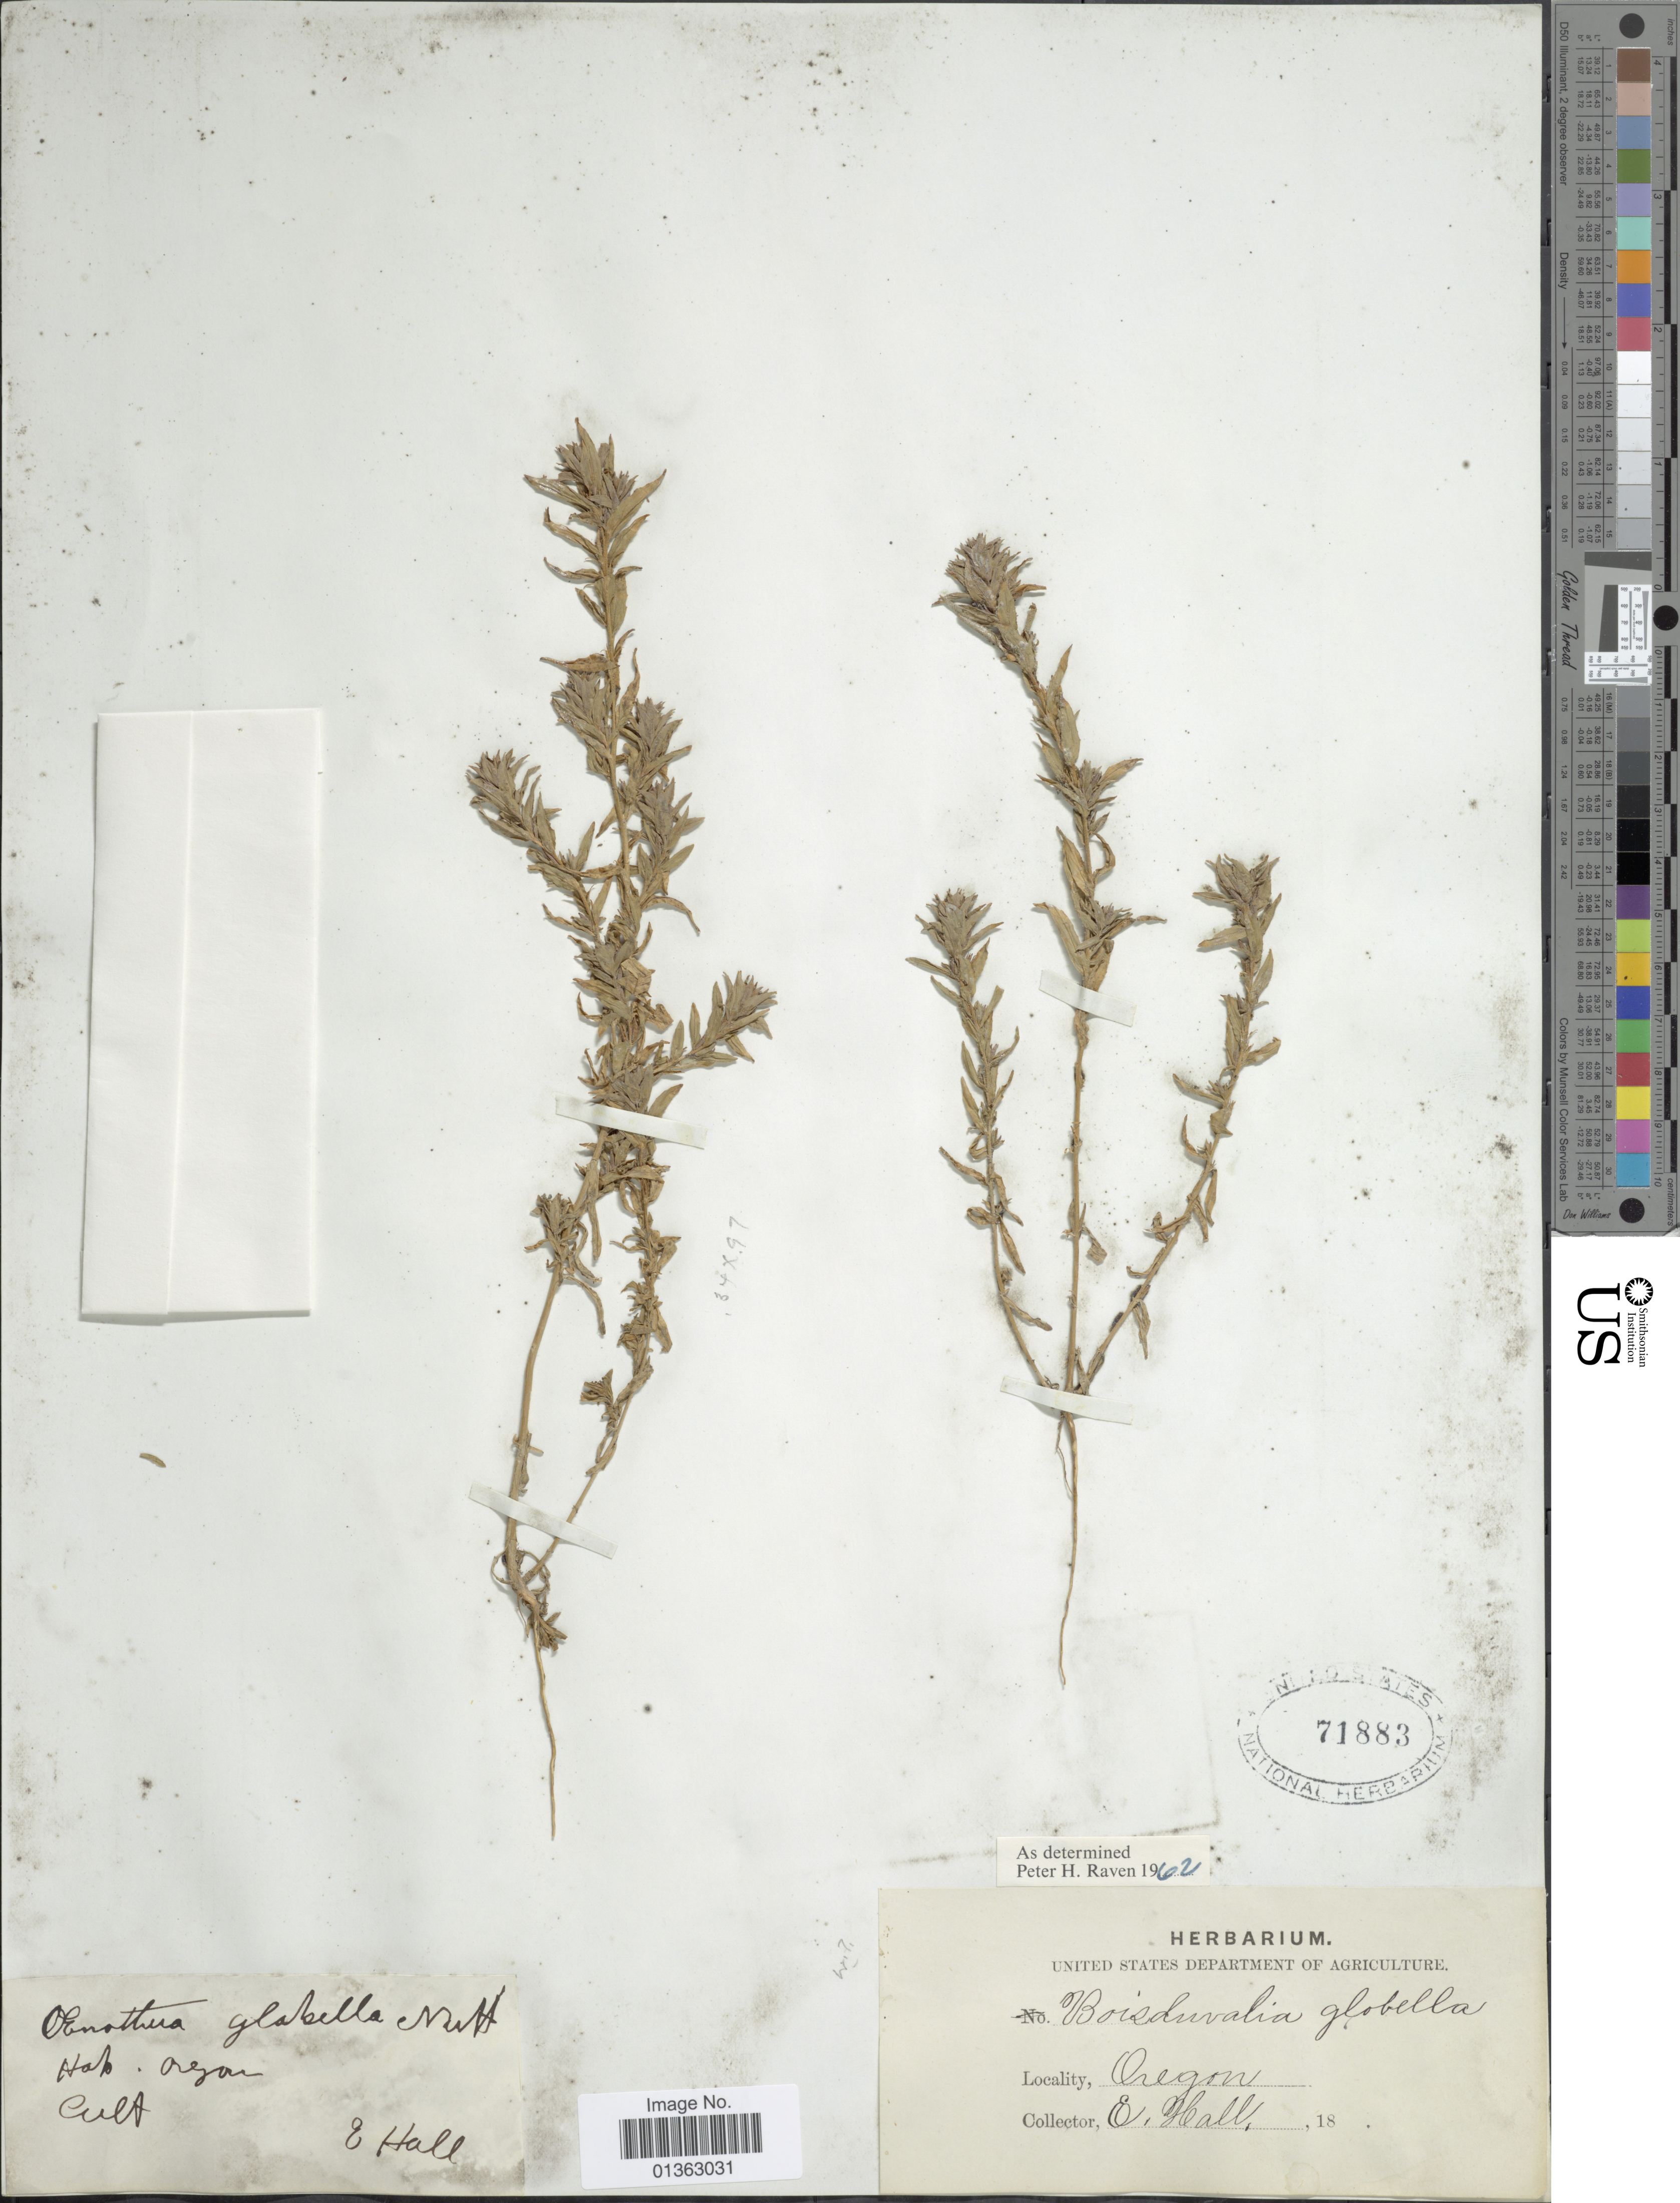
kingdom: Plantae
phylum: Tracheophyta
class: Magnoliopsida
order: Myrtales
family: Onagraceae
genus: Epilobium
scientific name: Epilobium campestre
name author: (Jeps.) Hoch & W.L. Wagner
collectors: E. Hall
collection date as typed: Transcribed d/m/y: //18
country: United States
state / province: Oregon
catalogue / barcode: US 71883